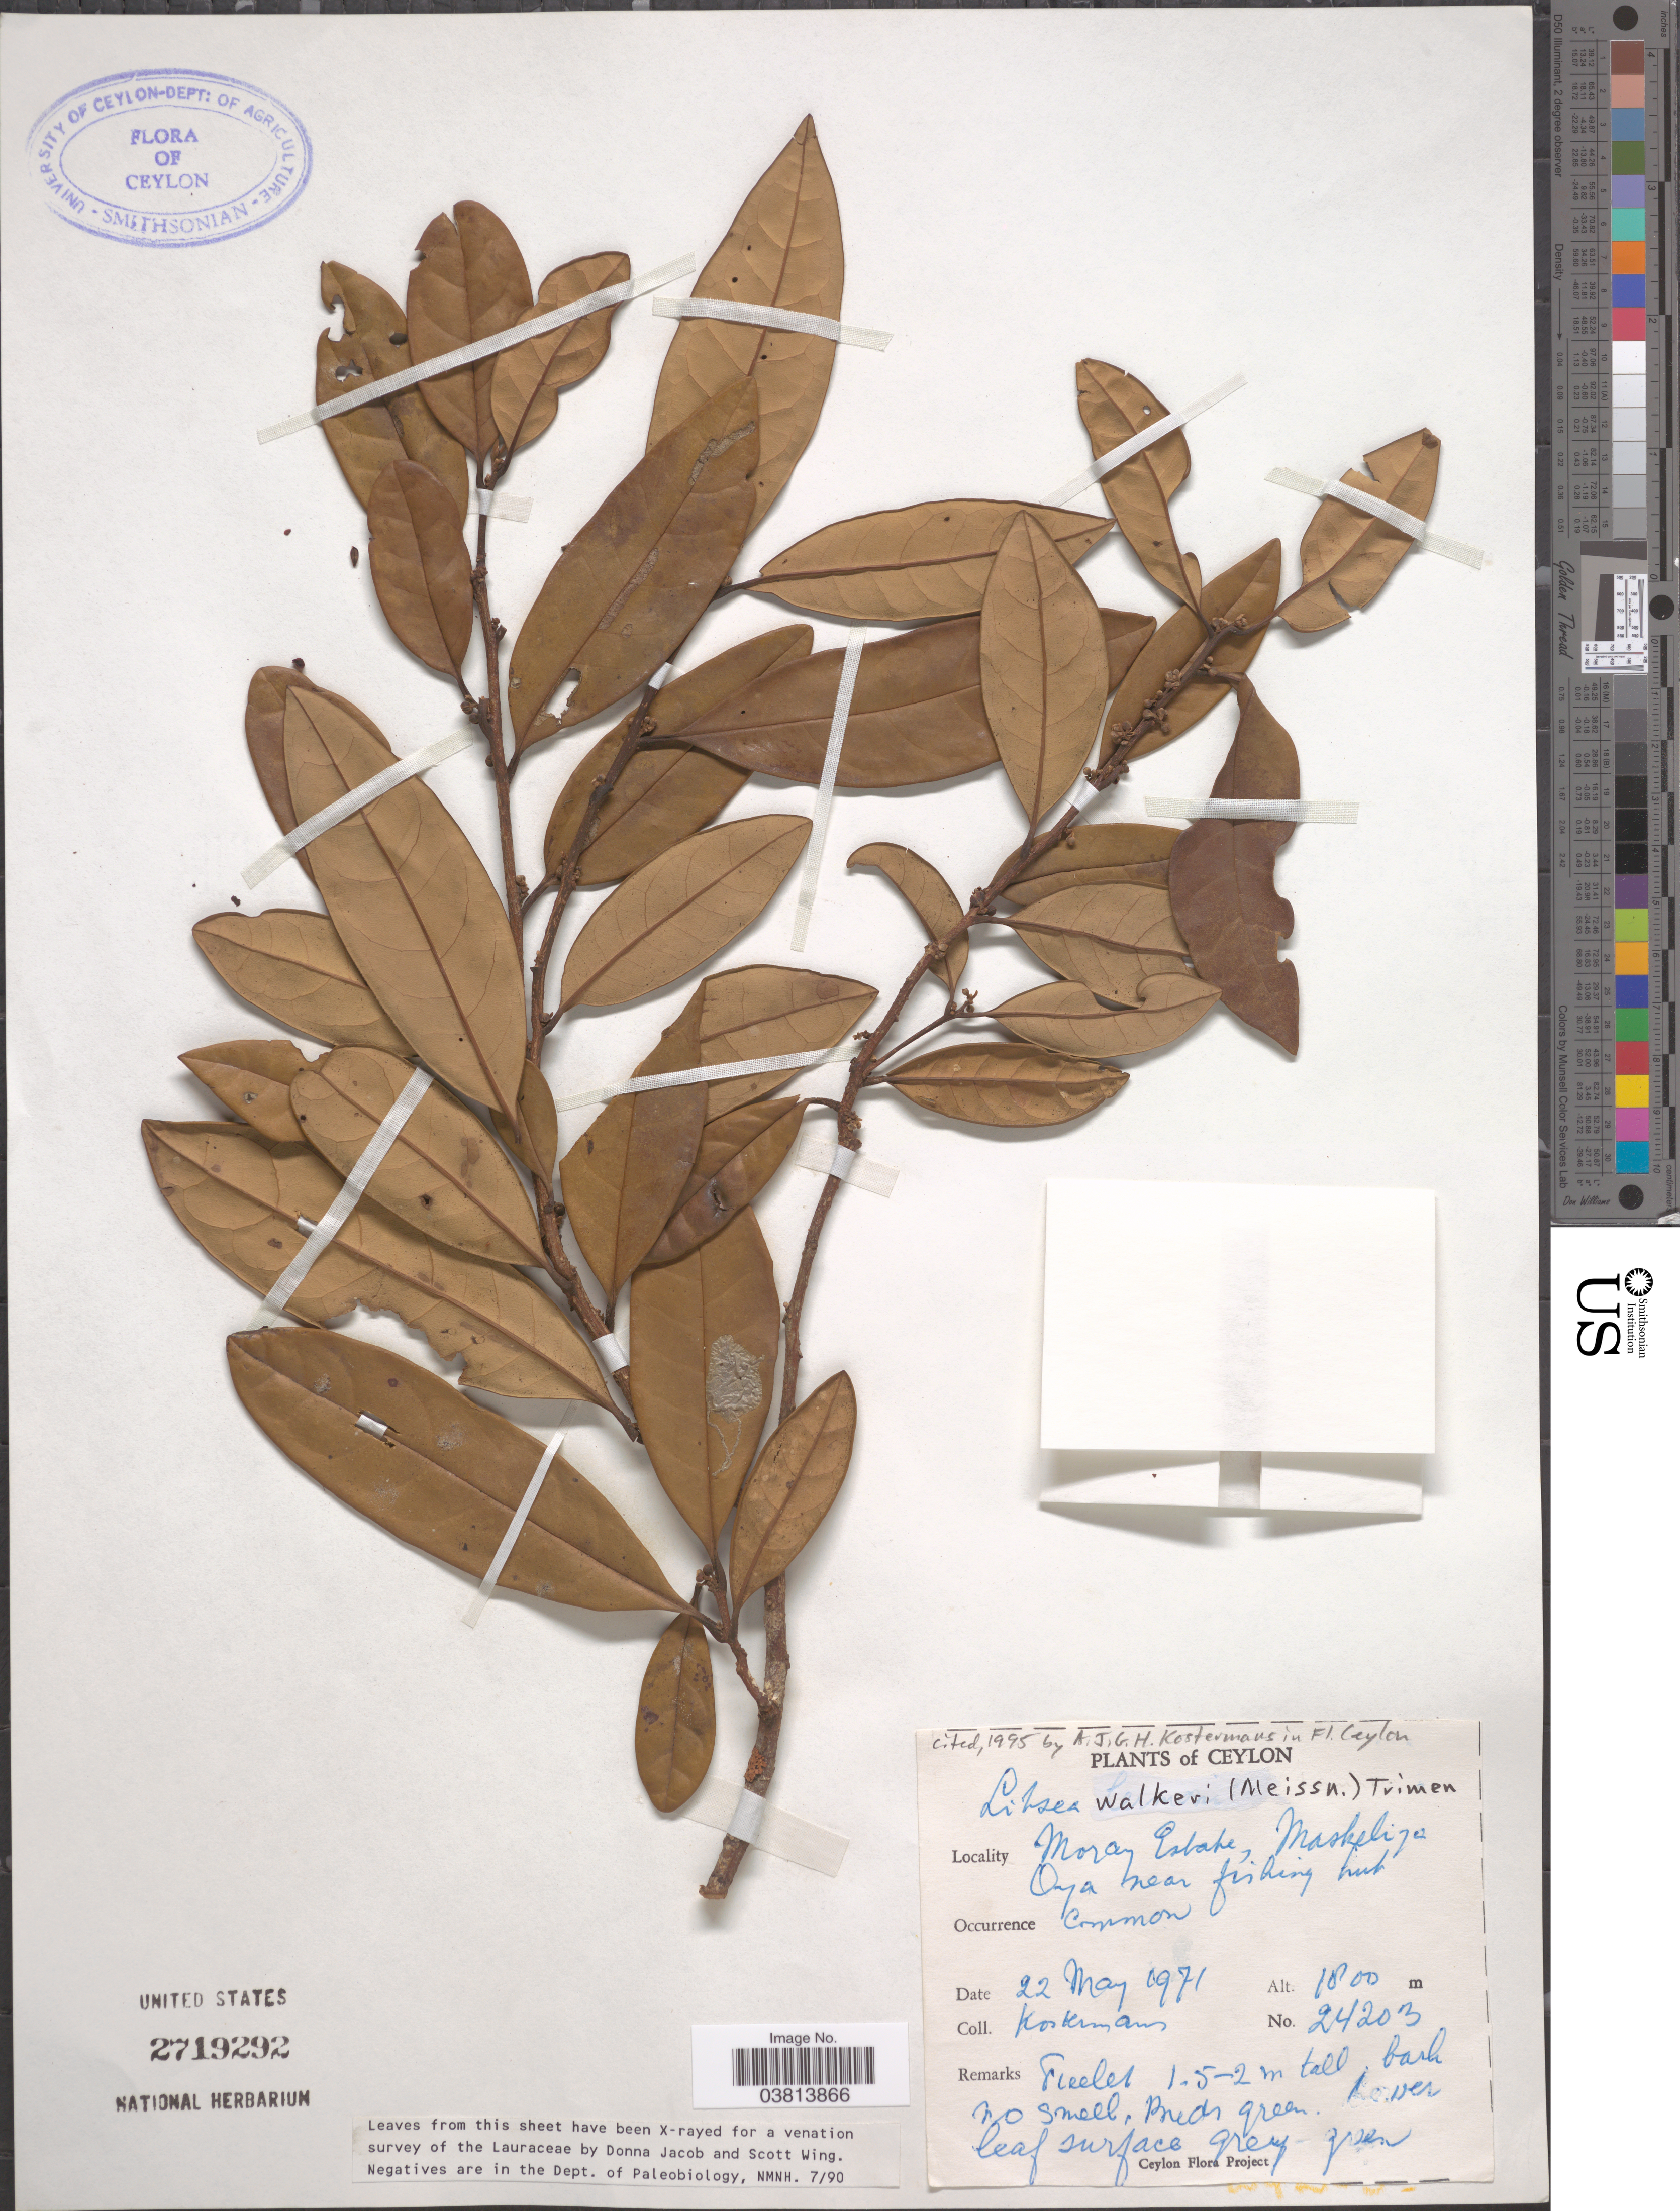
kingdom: Plantae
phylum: Tracheophyta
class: Magnoliopsida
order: Laurales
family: Lauraceae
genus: Litsea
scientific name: Litsea walkeri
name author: (Meisn.) Trimen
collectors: Kostermans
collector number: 24203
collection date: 1917-05-22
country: Sri Lanka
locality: Ceylon. Moray Estate, Maskeliya Oya, near fishinghut.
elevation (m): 1800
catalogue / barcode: US 2719292